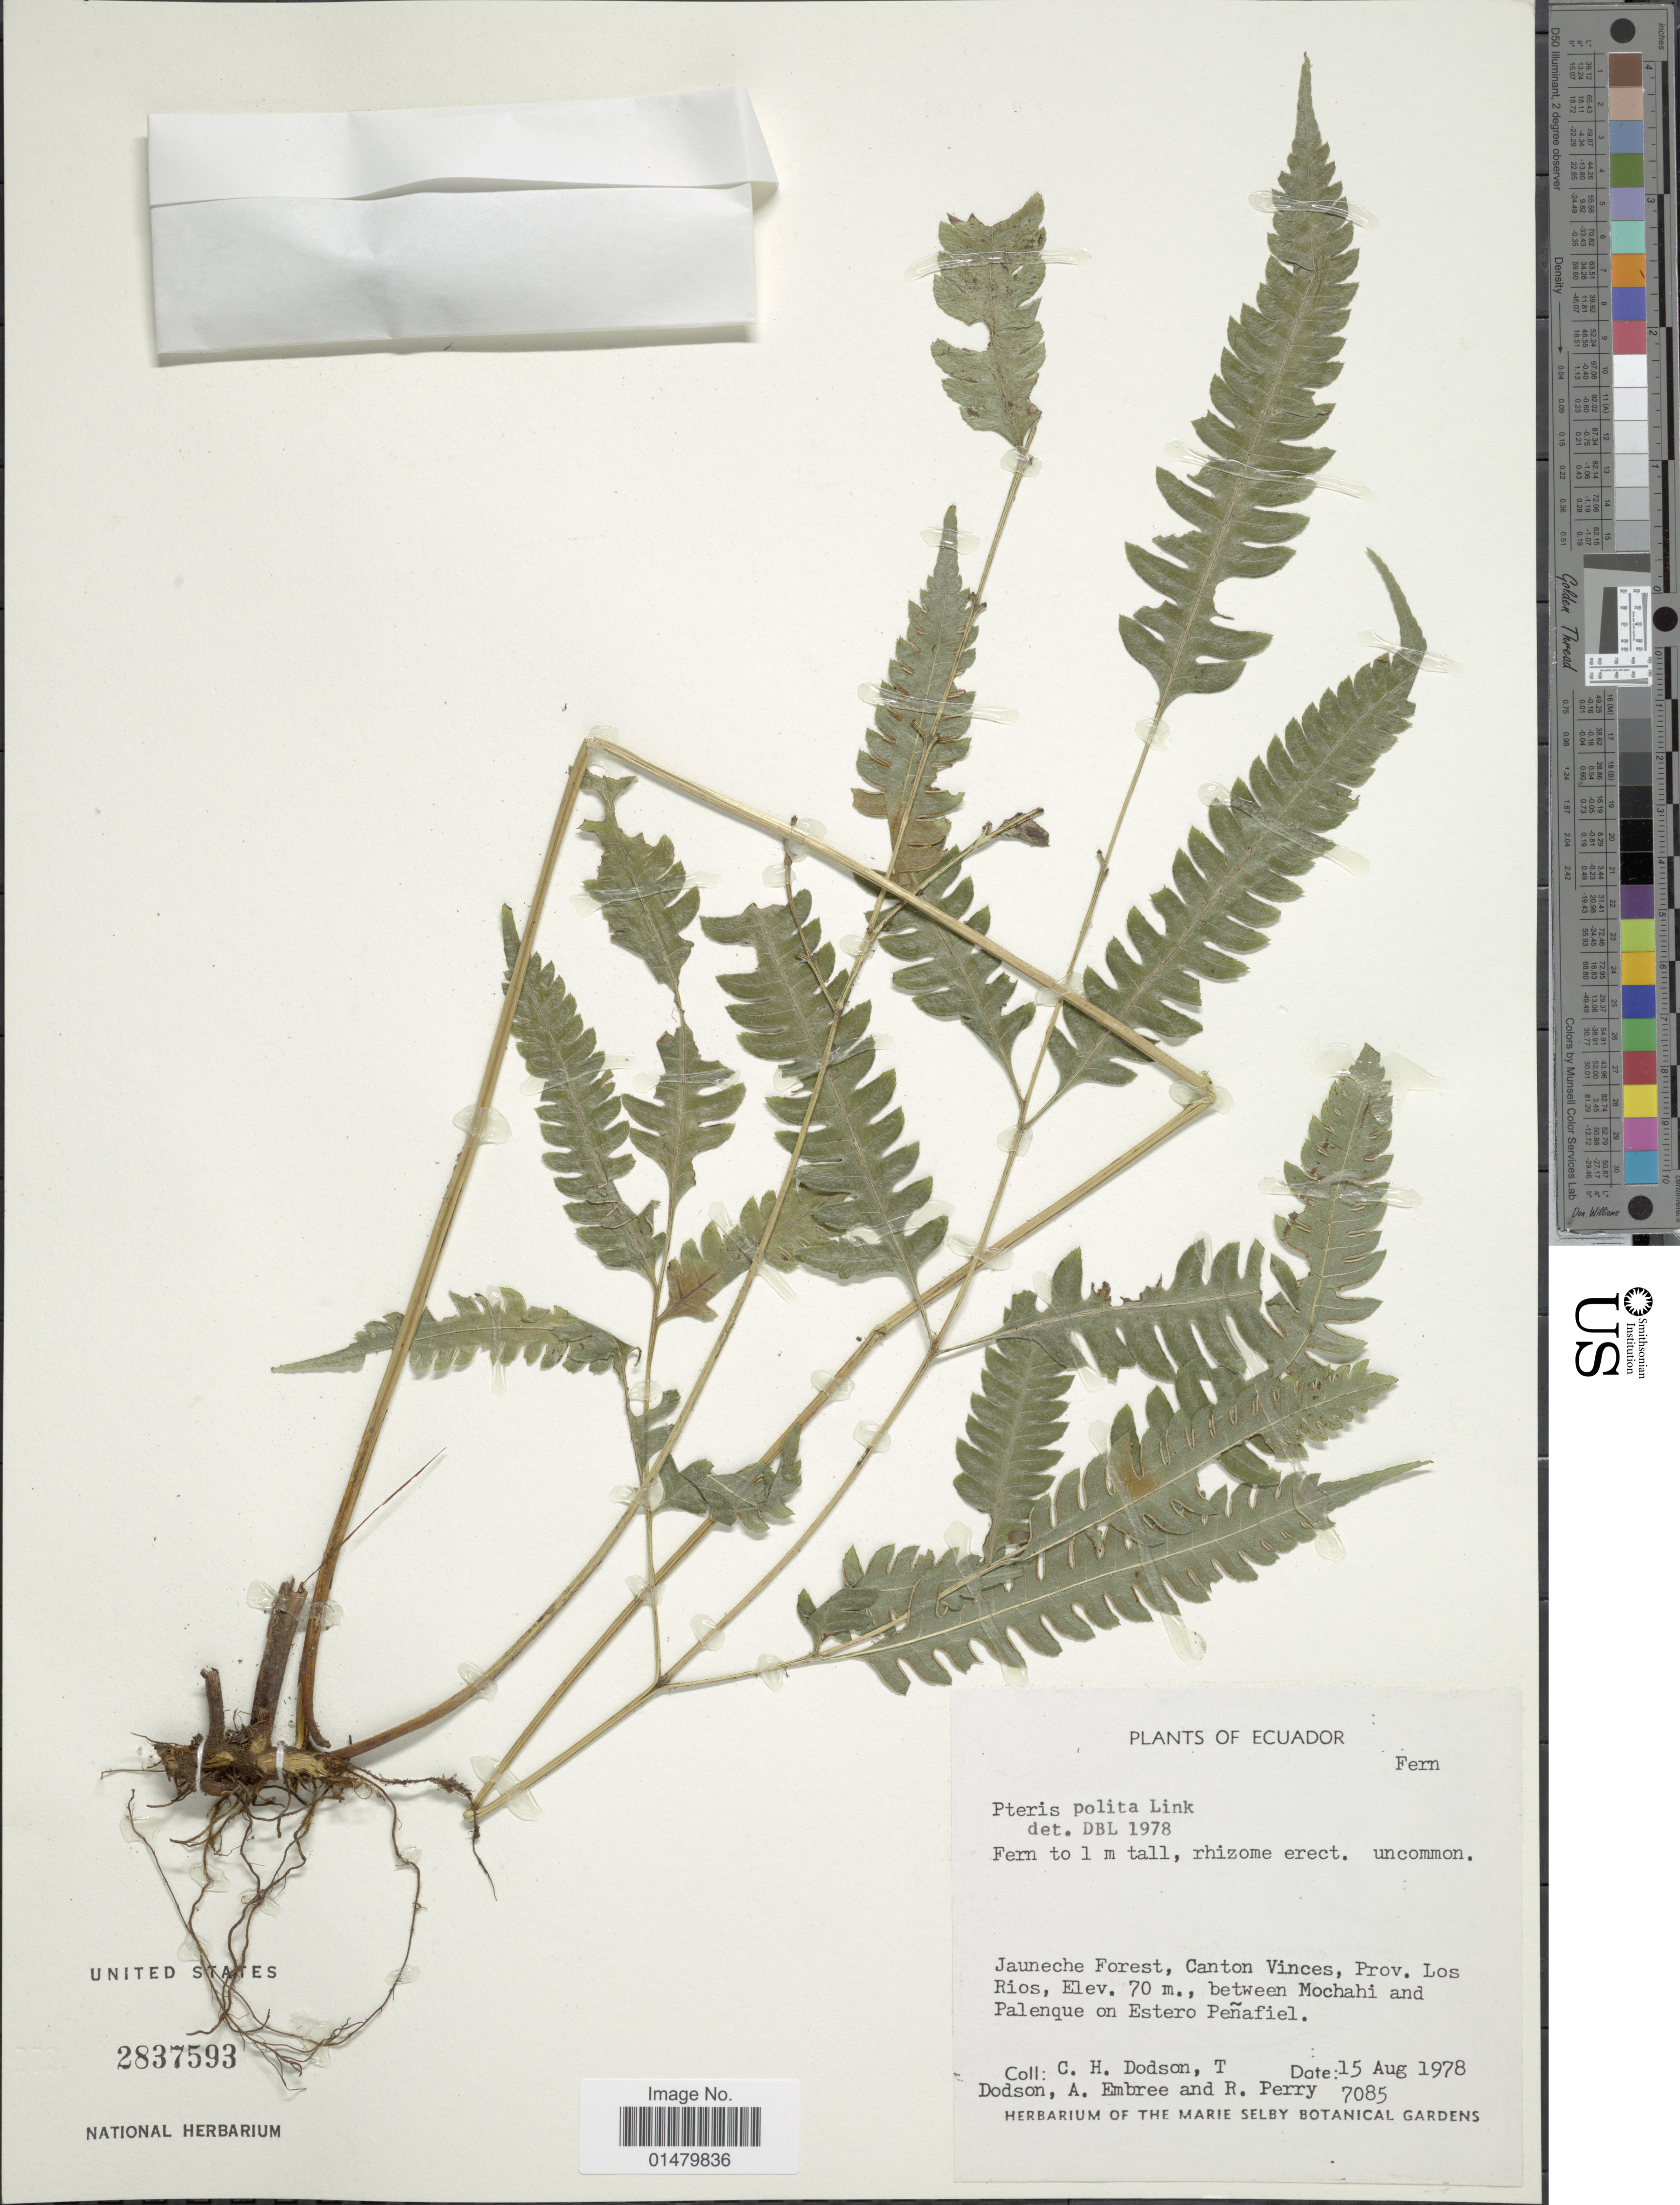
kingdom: Plantae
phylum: Tracheophyta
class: Polypodiopsida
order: Polypodiales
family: Pteridaceae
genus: Pteris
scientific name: Pteris propinqua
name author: J. Agardh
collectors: C. H. Dodson, T. A. Dodson, A. Embree & R. Perry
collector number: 7085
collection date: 1978-08-15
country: Ecuador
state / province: Los Ríos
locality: Jauneche Forest, Canton Vinces, Prov. Los Rios. Between Mochani and Palenque on Estero Penafiel.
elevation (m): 70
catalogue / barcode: US 2837593